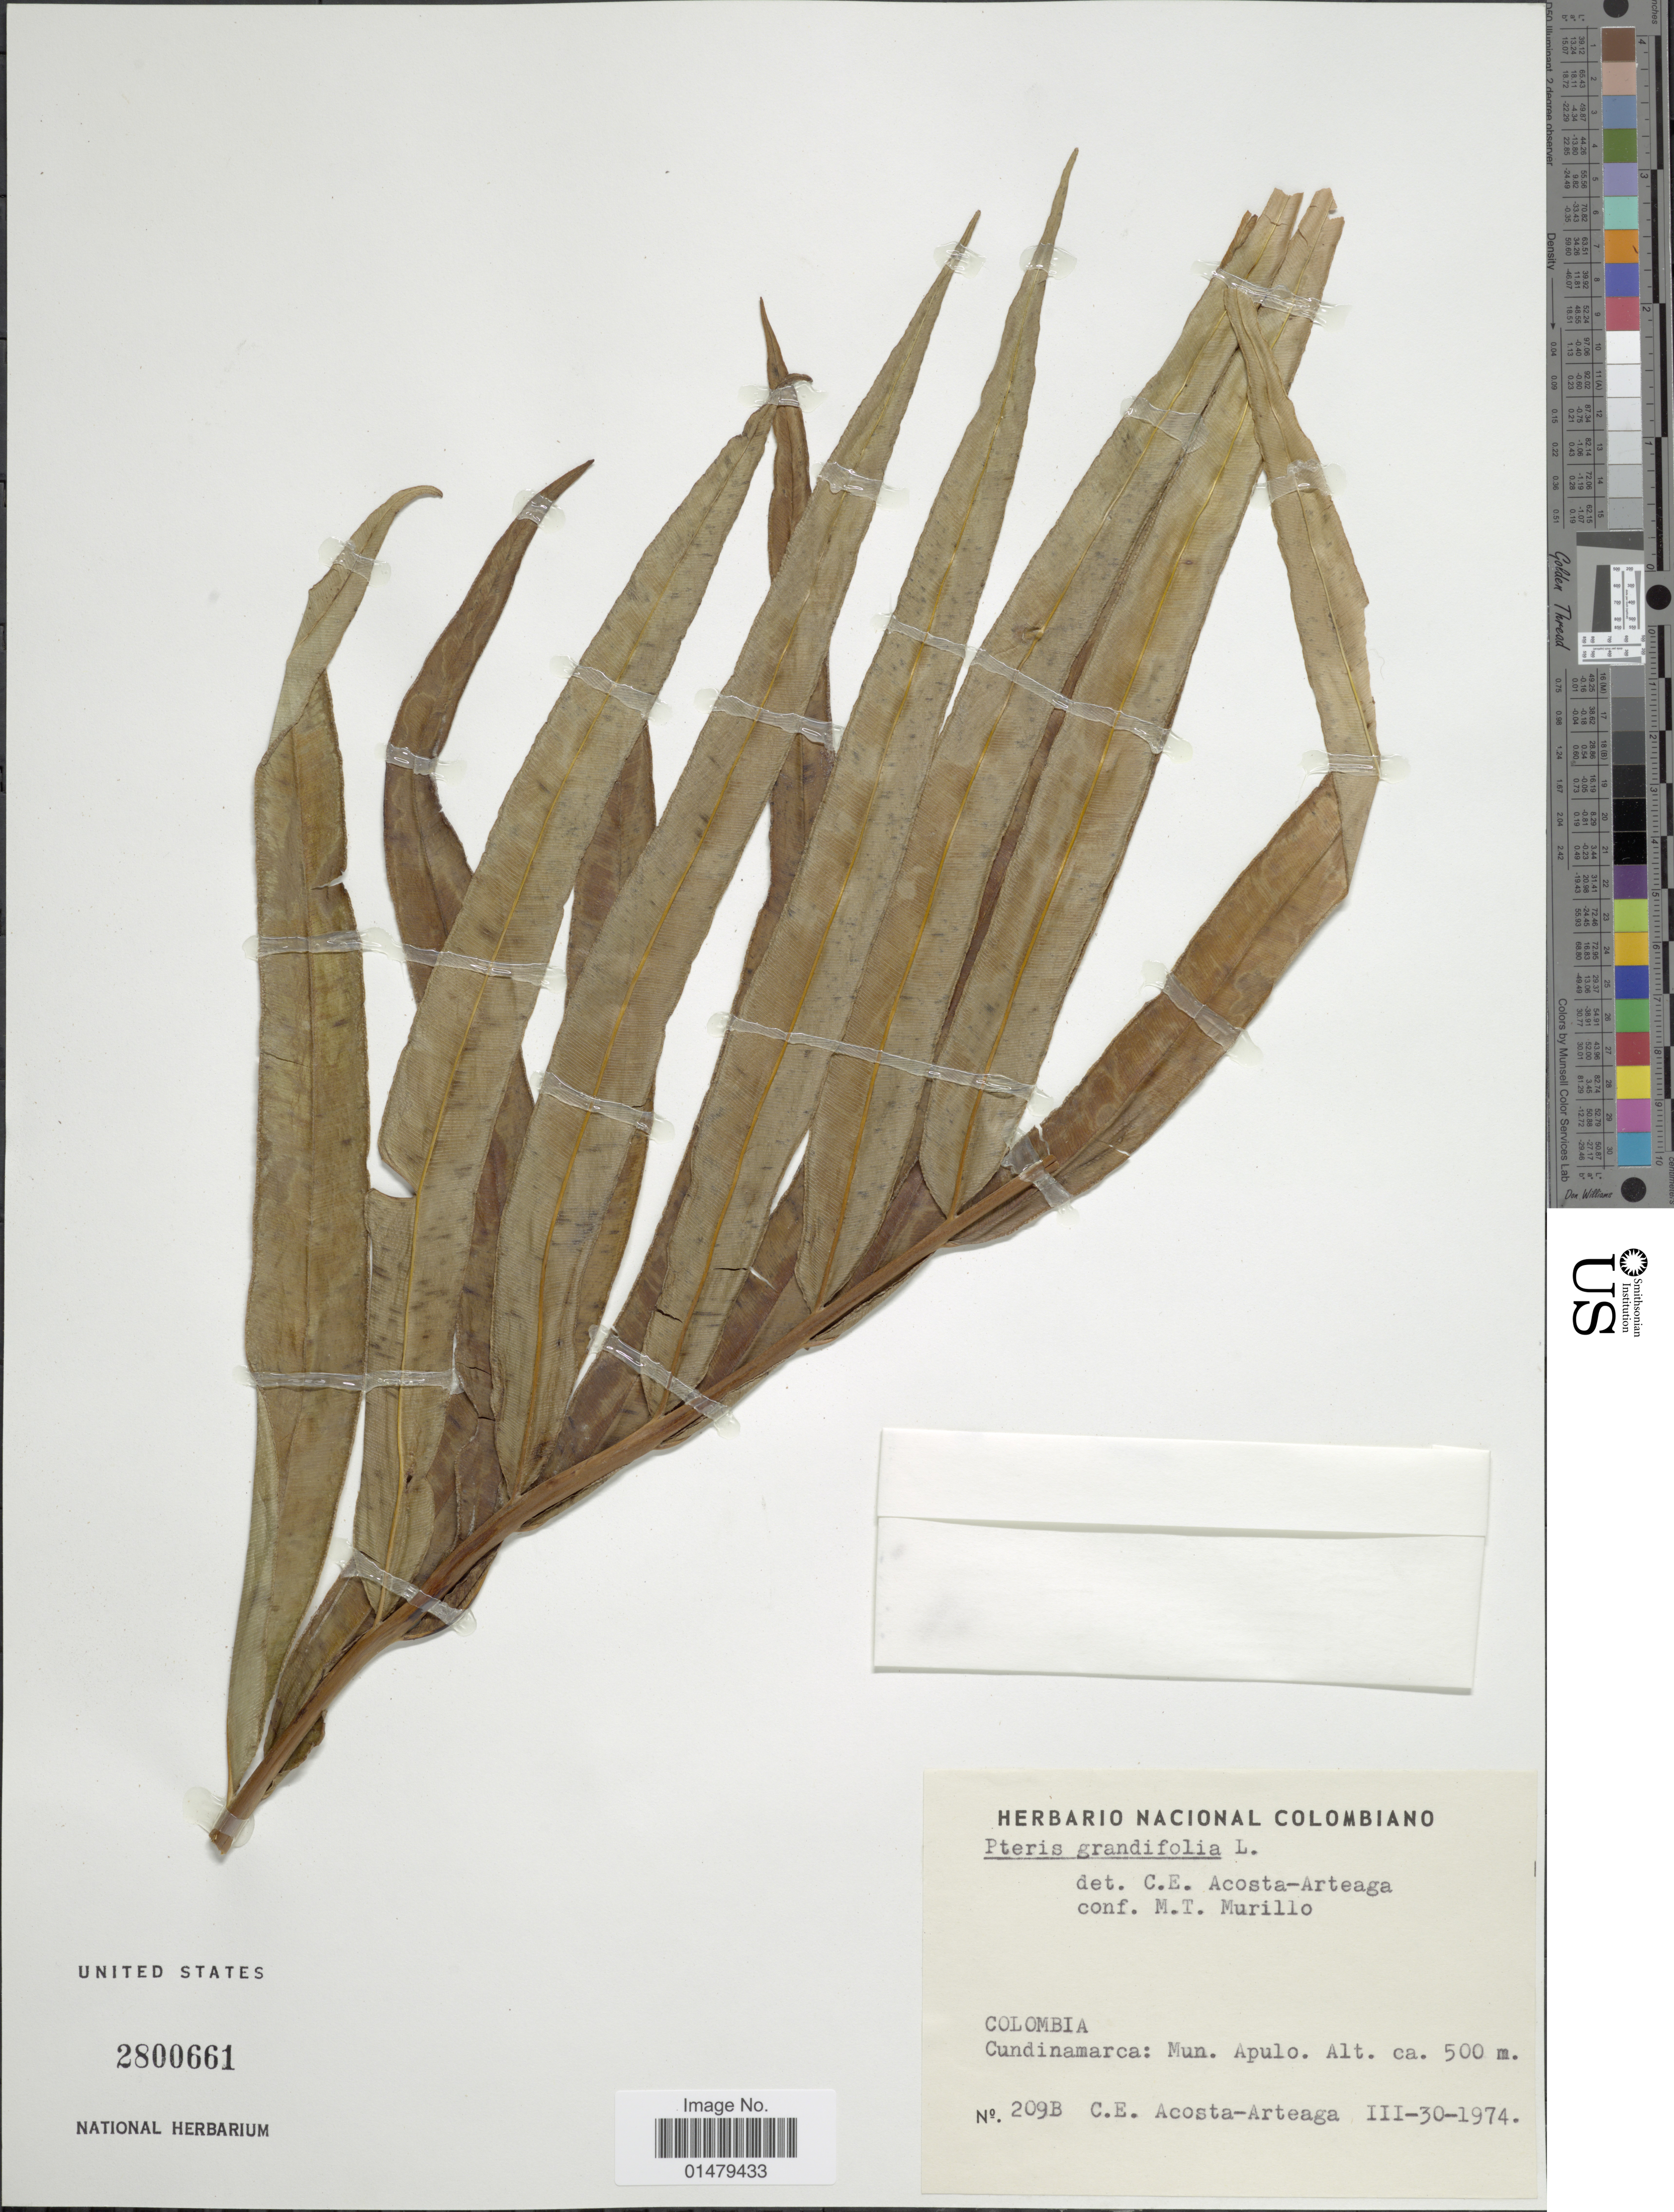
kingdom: Plantae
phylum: Tracheophyta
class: Polypodiopsida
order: Polypodiales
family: Pteridaceae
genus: Pteris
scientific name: Pteris grandifolia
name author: L.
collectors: C. E. Acosta-Arteaga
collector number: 209B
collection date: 1974-03-30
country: Colombia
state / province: Cundinamarca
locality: Mun. Apulo.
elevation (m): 500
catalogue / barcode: US 2800661